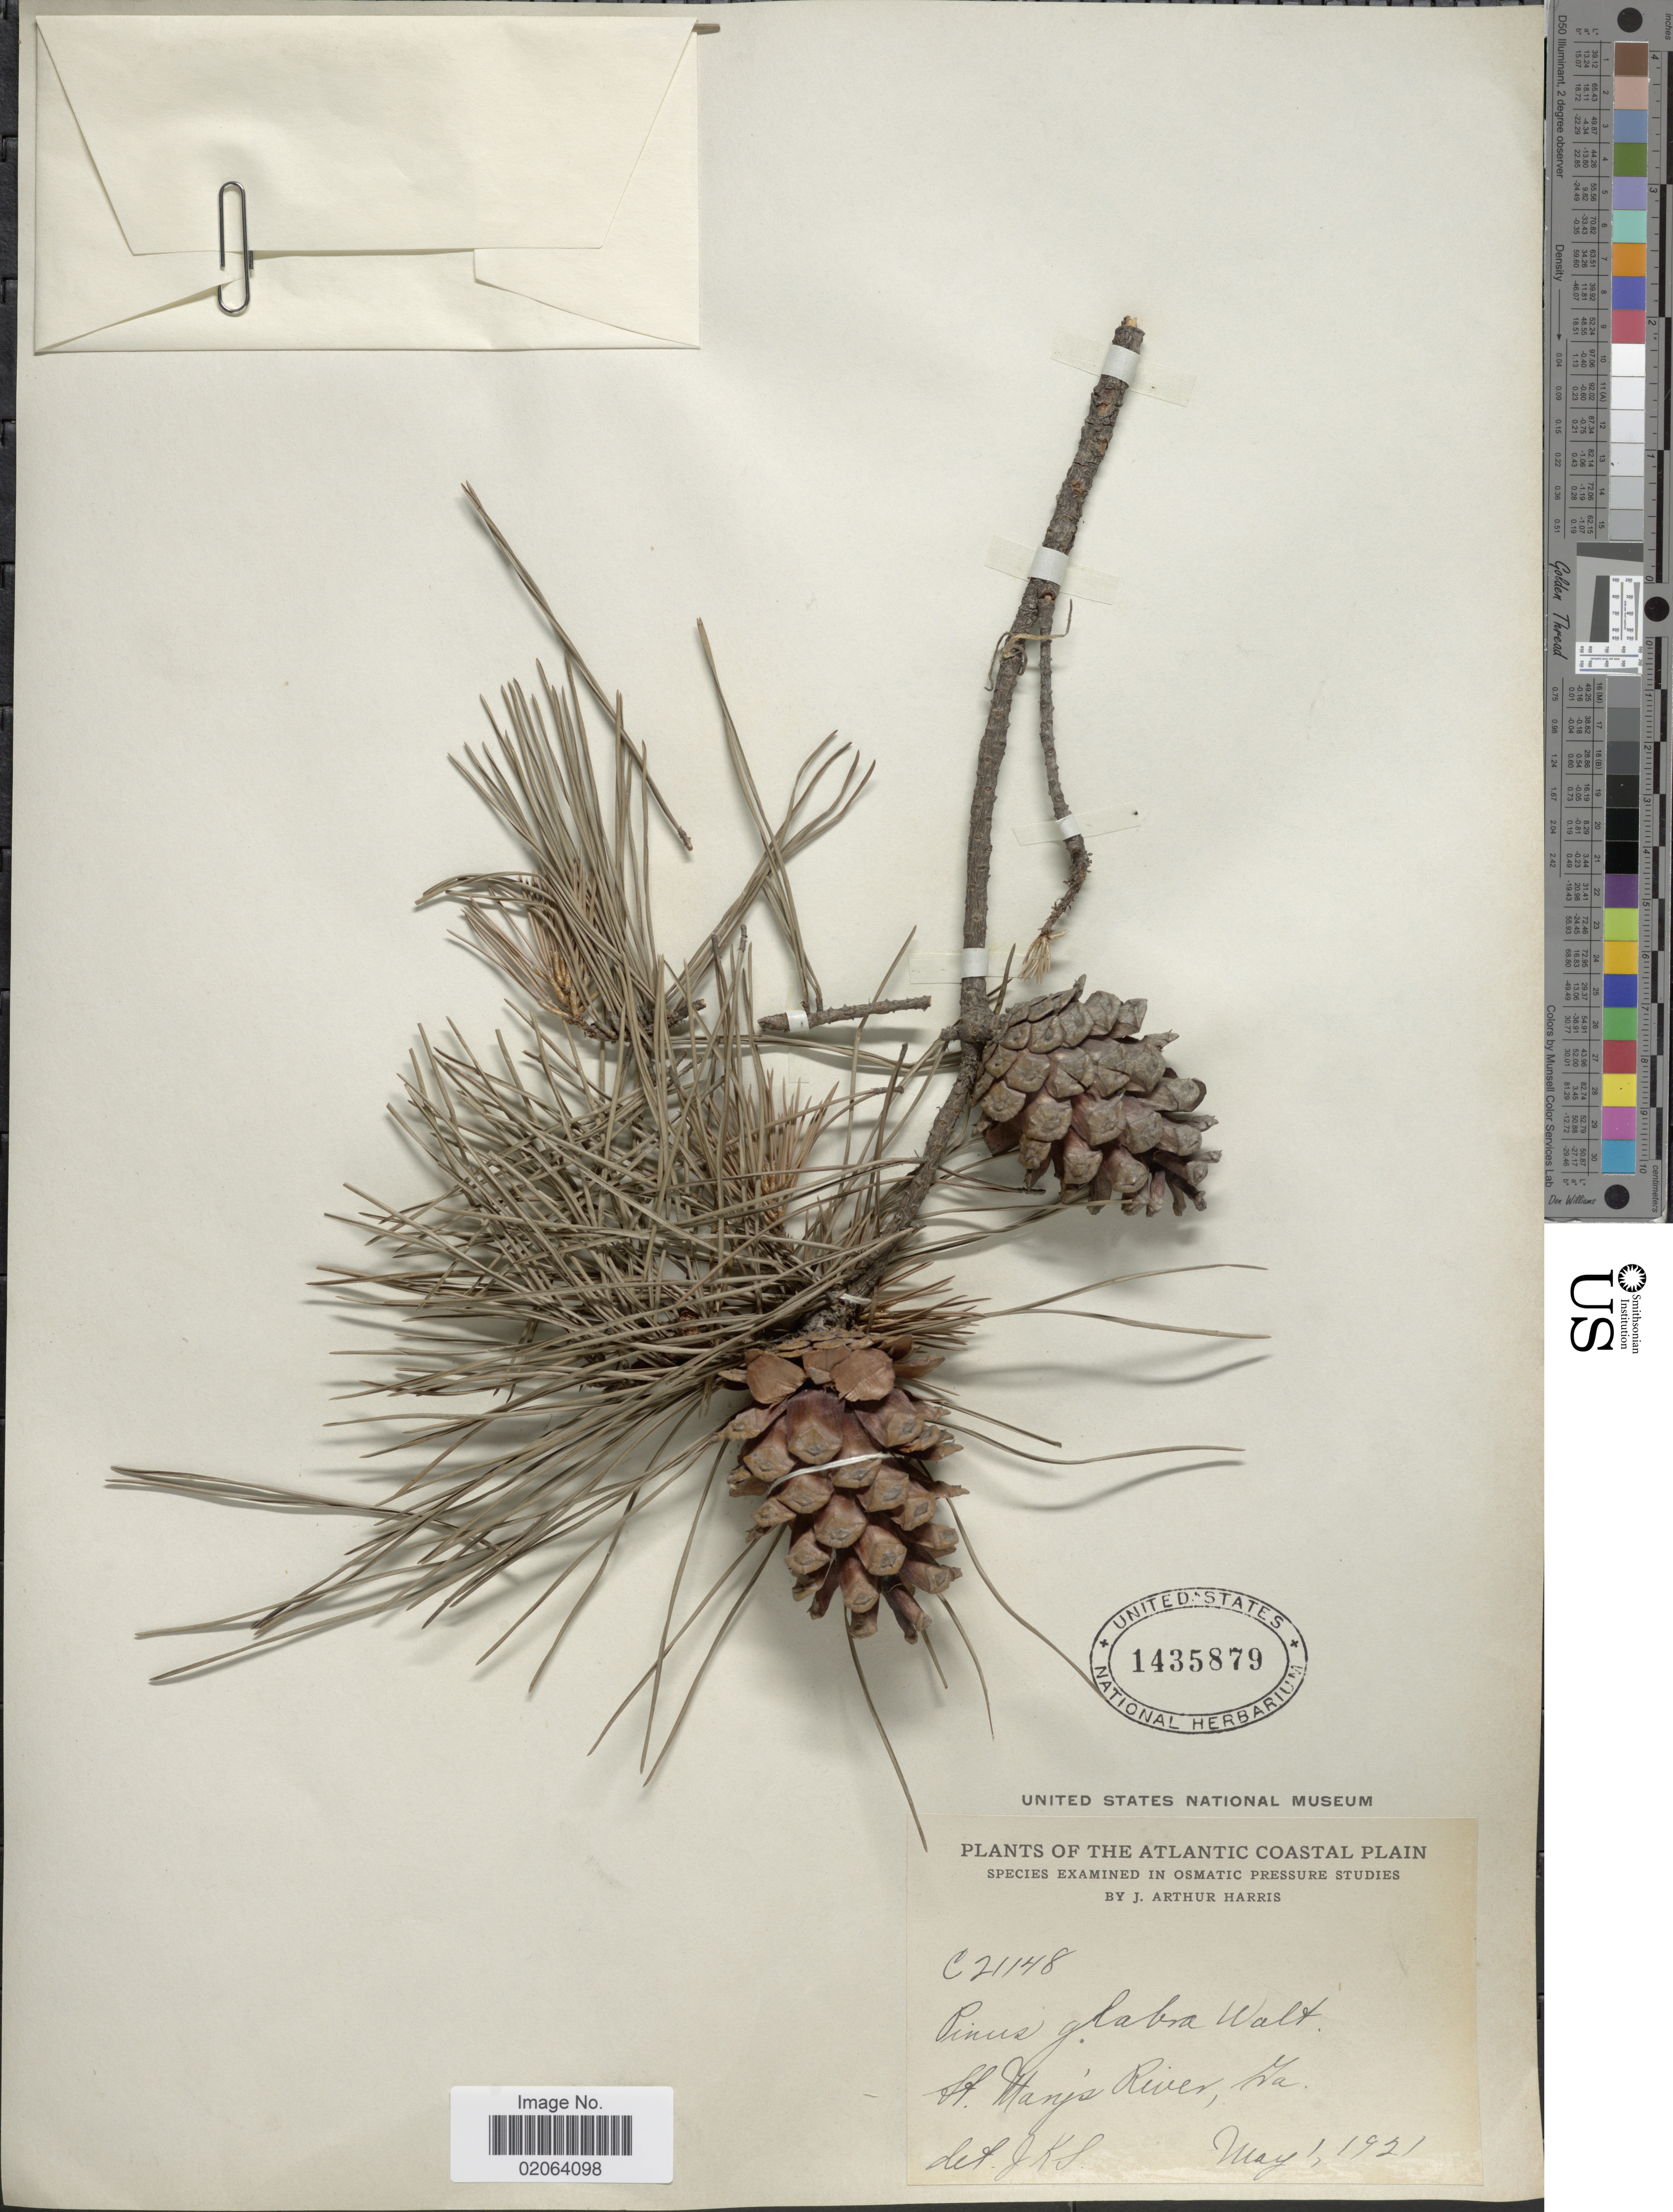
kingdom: Plantae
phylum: Tracheophyta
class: Pinopsida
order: Pinales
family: Pinaceae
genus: Pinus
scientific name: Pinus glabra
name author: Walter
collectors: J. A. Harris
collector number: C21148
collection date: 1921-05-01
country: United States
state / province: Georgia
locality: Atlantic Coastal Plain. St. Mary's River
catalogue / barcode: US 1435879